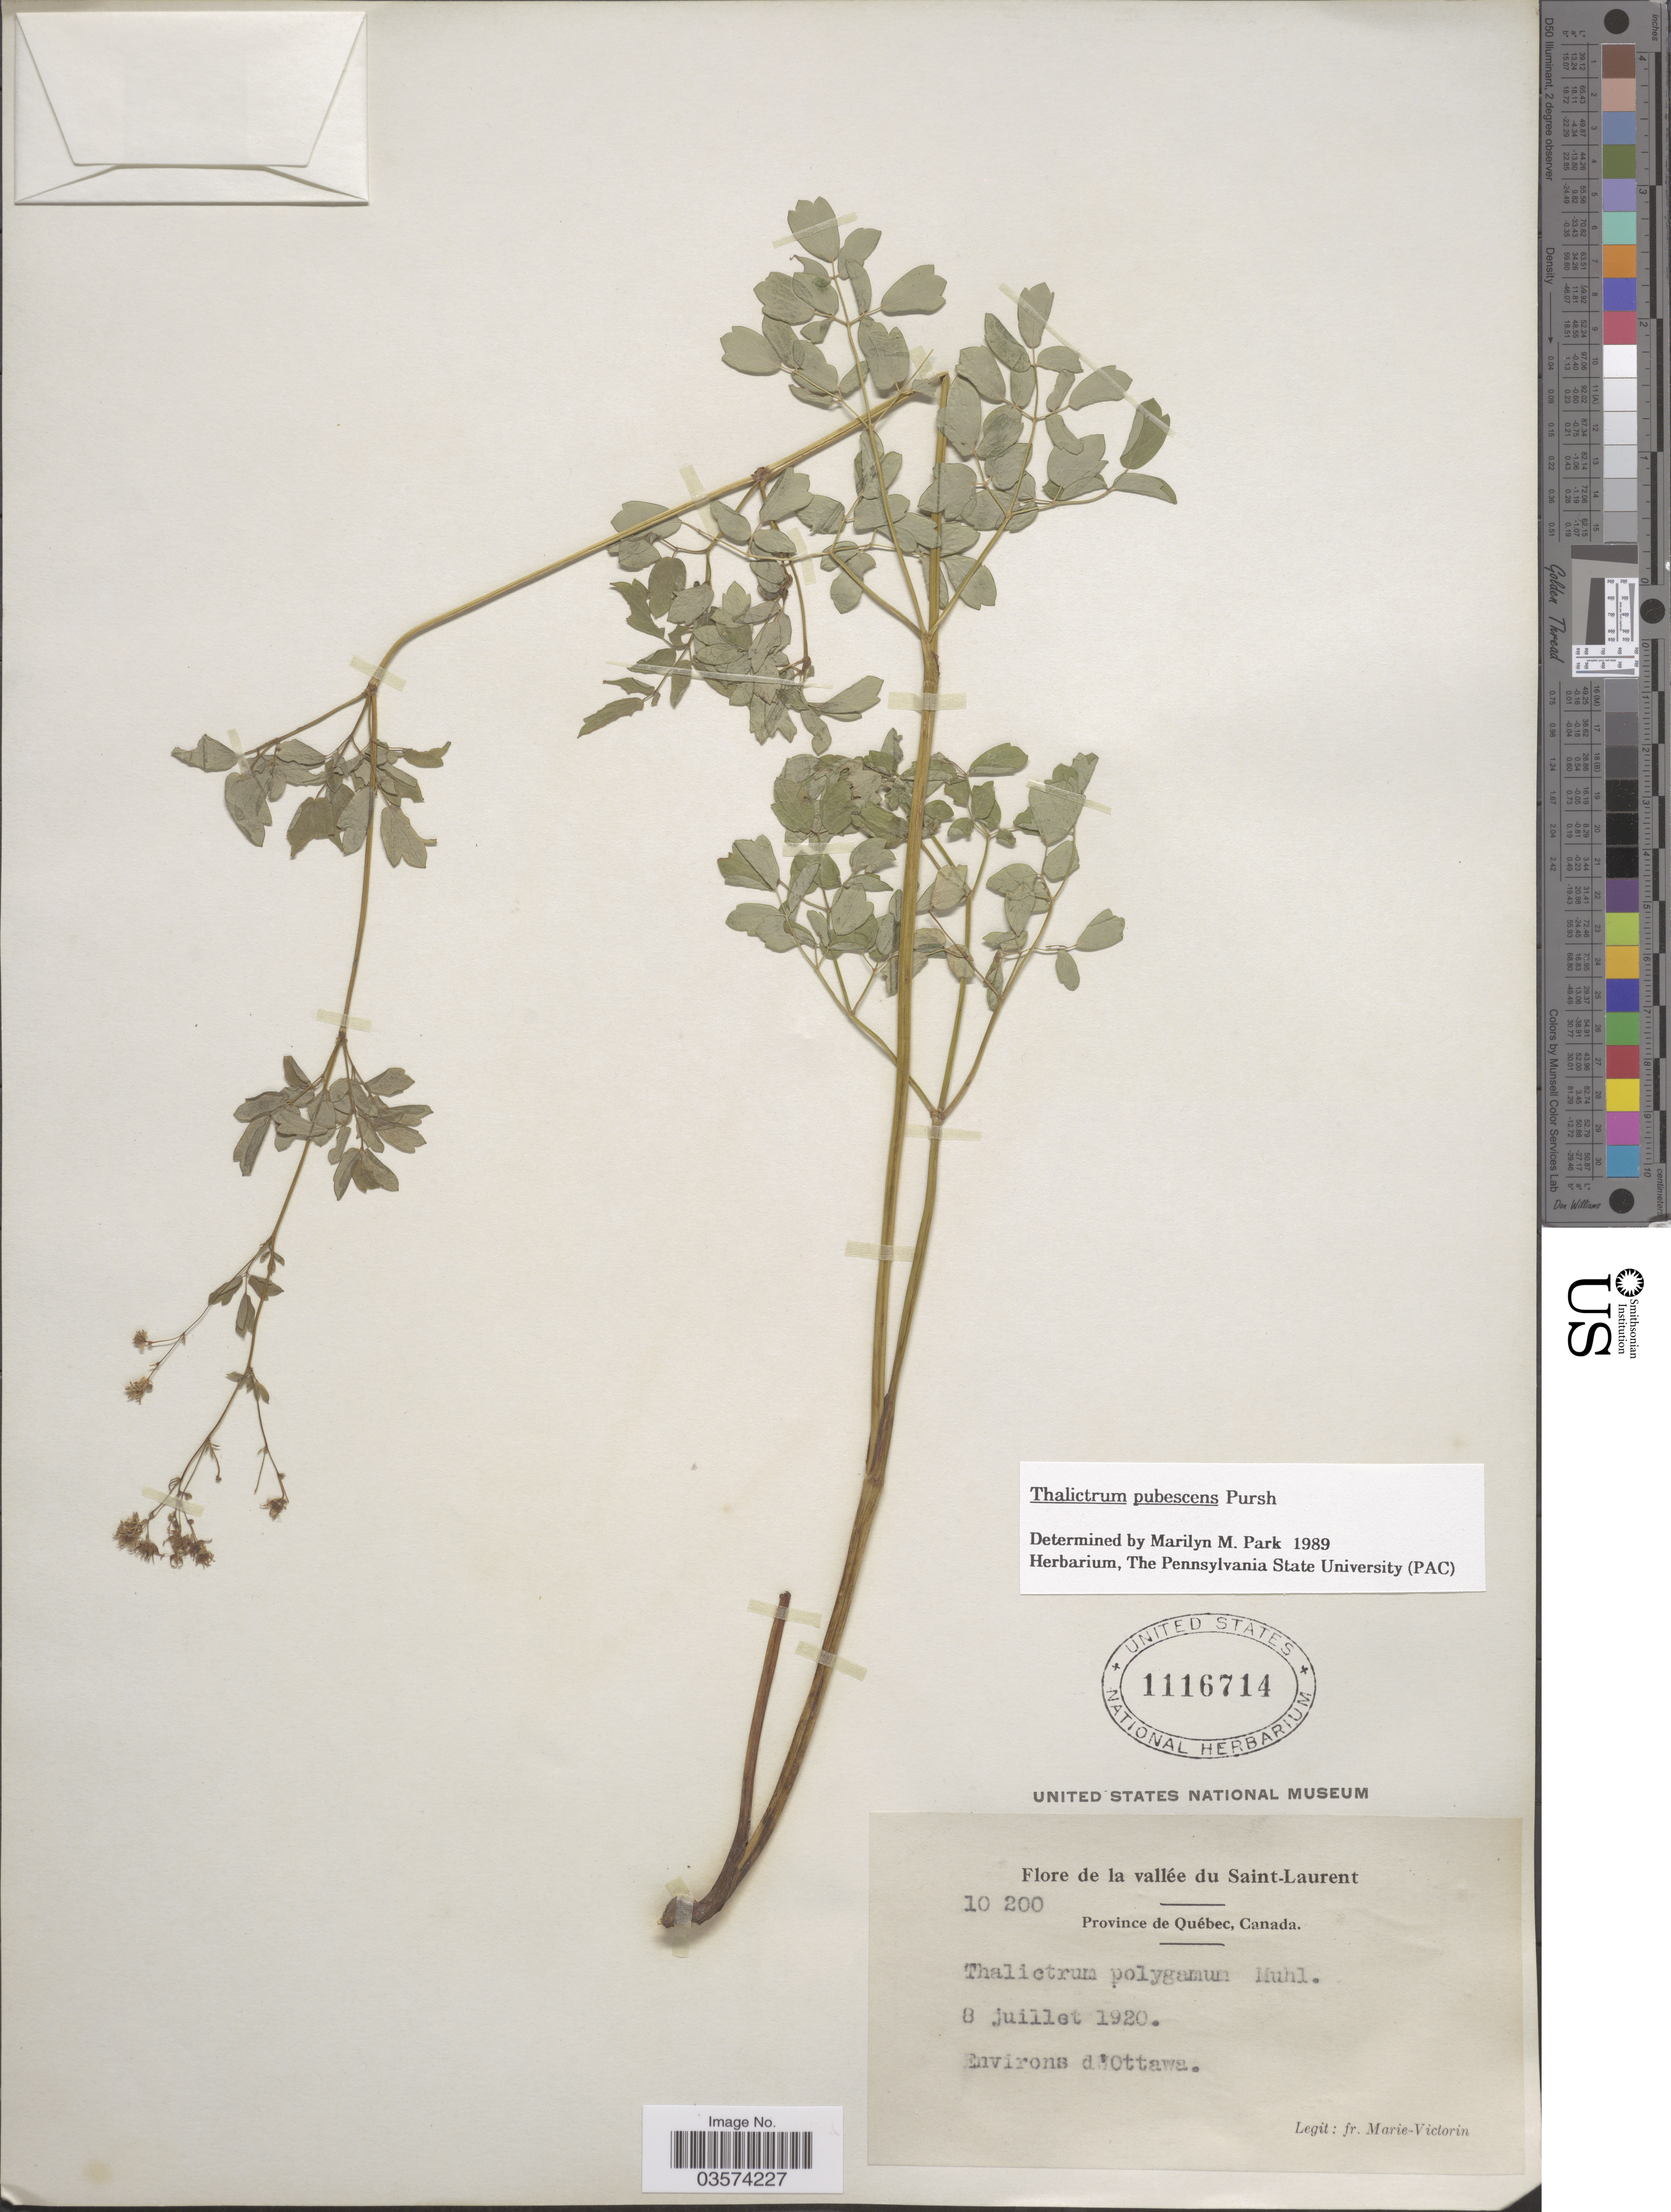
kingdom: Plantae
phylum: Tracheophyta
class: Magnoliopsida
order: Ranunculales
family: Ranunculaceae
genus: Thalictrum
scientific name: Thalictrum pubescens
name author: Pursh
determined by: Park, Marilyn Marqueen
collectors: F. Marie-Victorin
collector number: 10200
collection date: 1920-07-08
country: Canada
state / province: Quebec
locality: La vallée du Saint-Laurent. Environs d'Ottawa.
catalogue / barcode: US 1116714